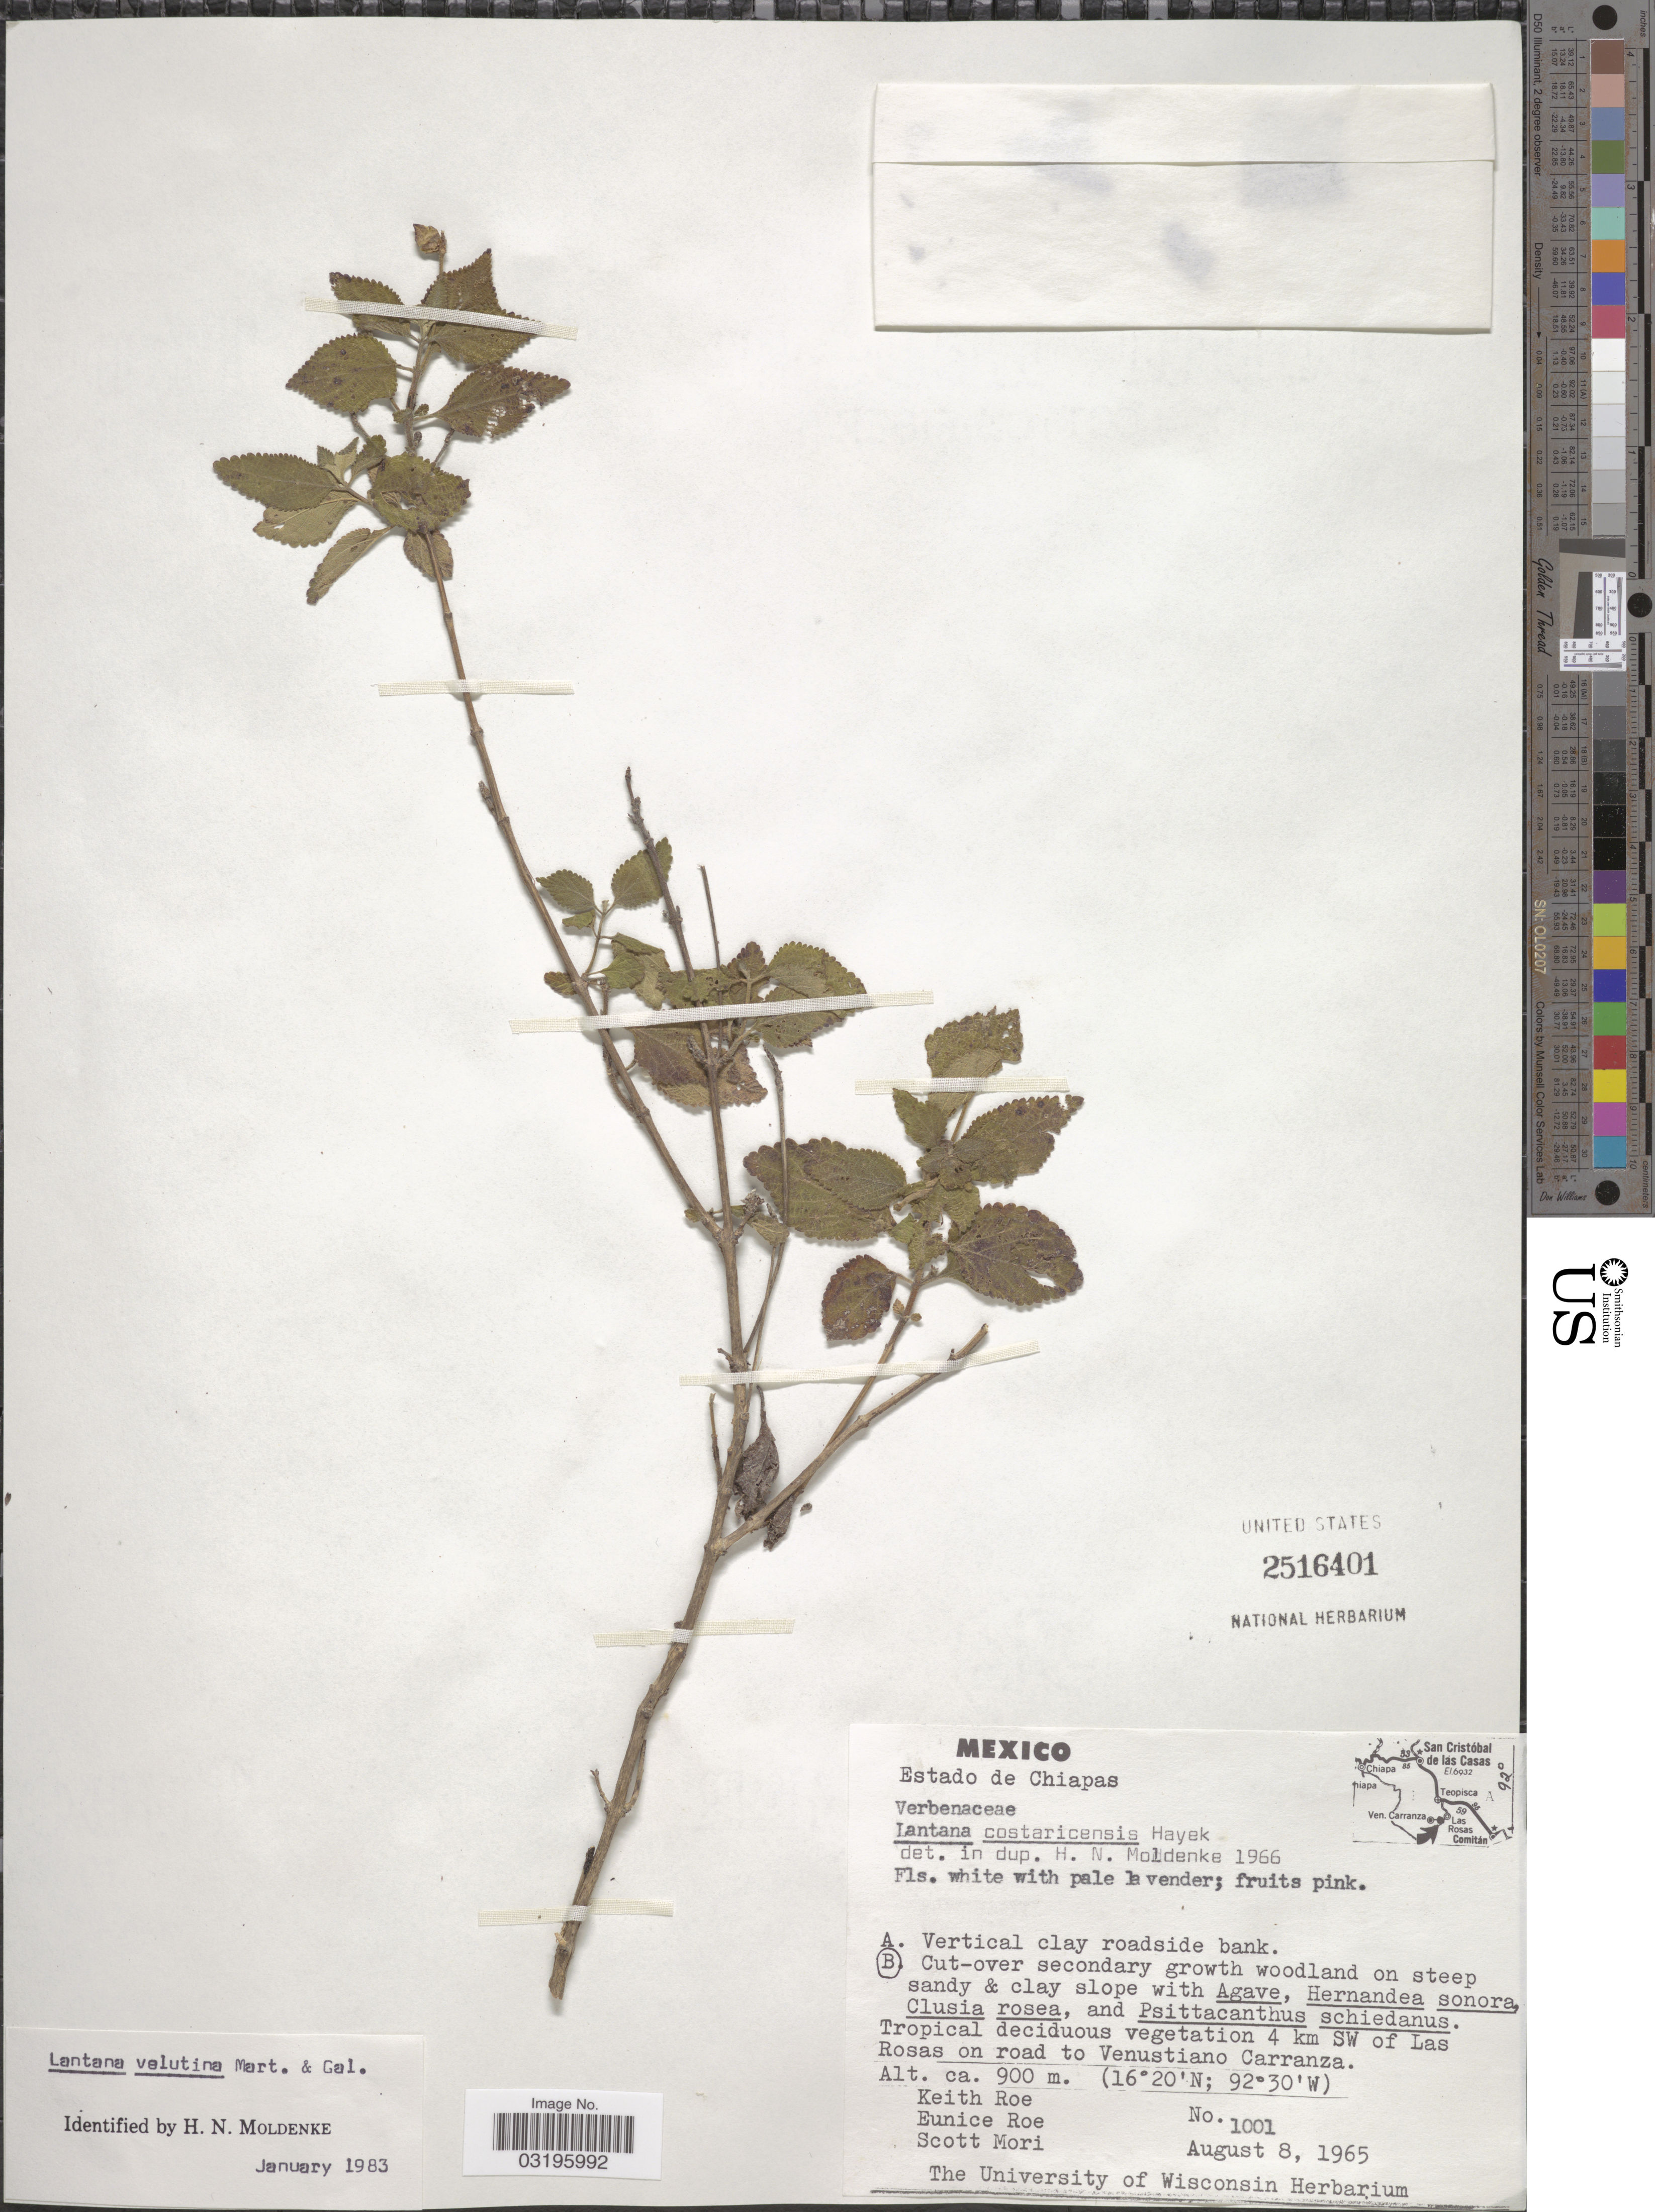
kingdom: Plantae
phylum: Tracheophyta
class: Magnoliopsida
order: Lamiales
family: Verbenaceae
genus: Lantana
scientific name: Lantana velutina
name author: M. Martens & Galeotti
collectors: K. E. Roe, E. Roe & S. Mori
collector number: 1001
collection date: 1965-08-08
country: Mexico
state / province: Chiapas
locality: Tropical deciduous vegetation 4 km SW of Las Rosas on road to Venustiano Carranza.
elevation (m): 900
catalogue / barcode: US 2516401